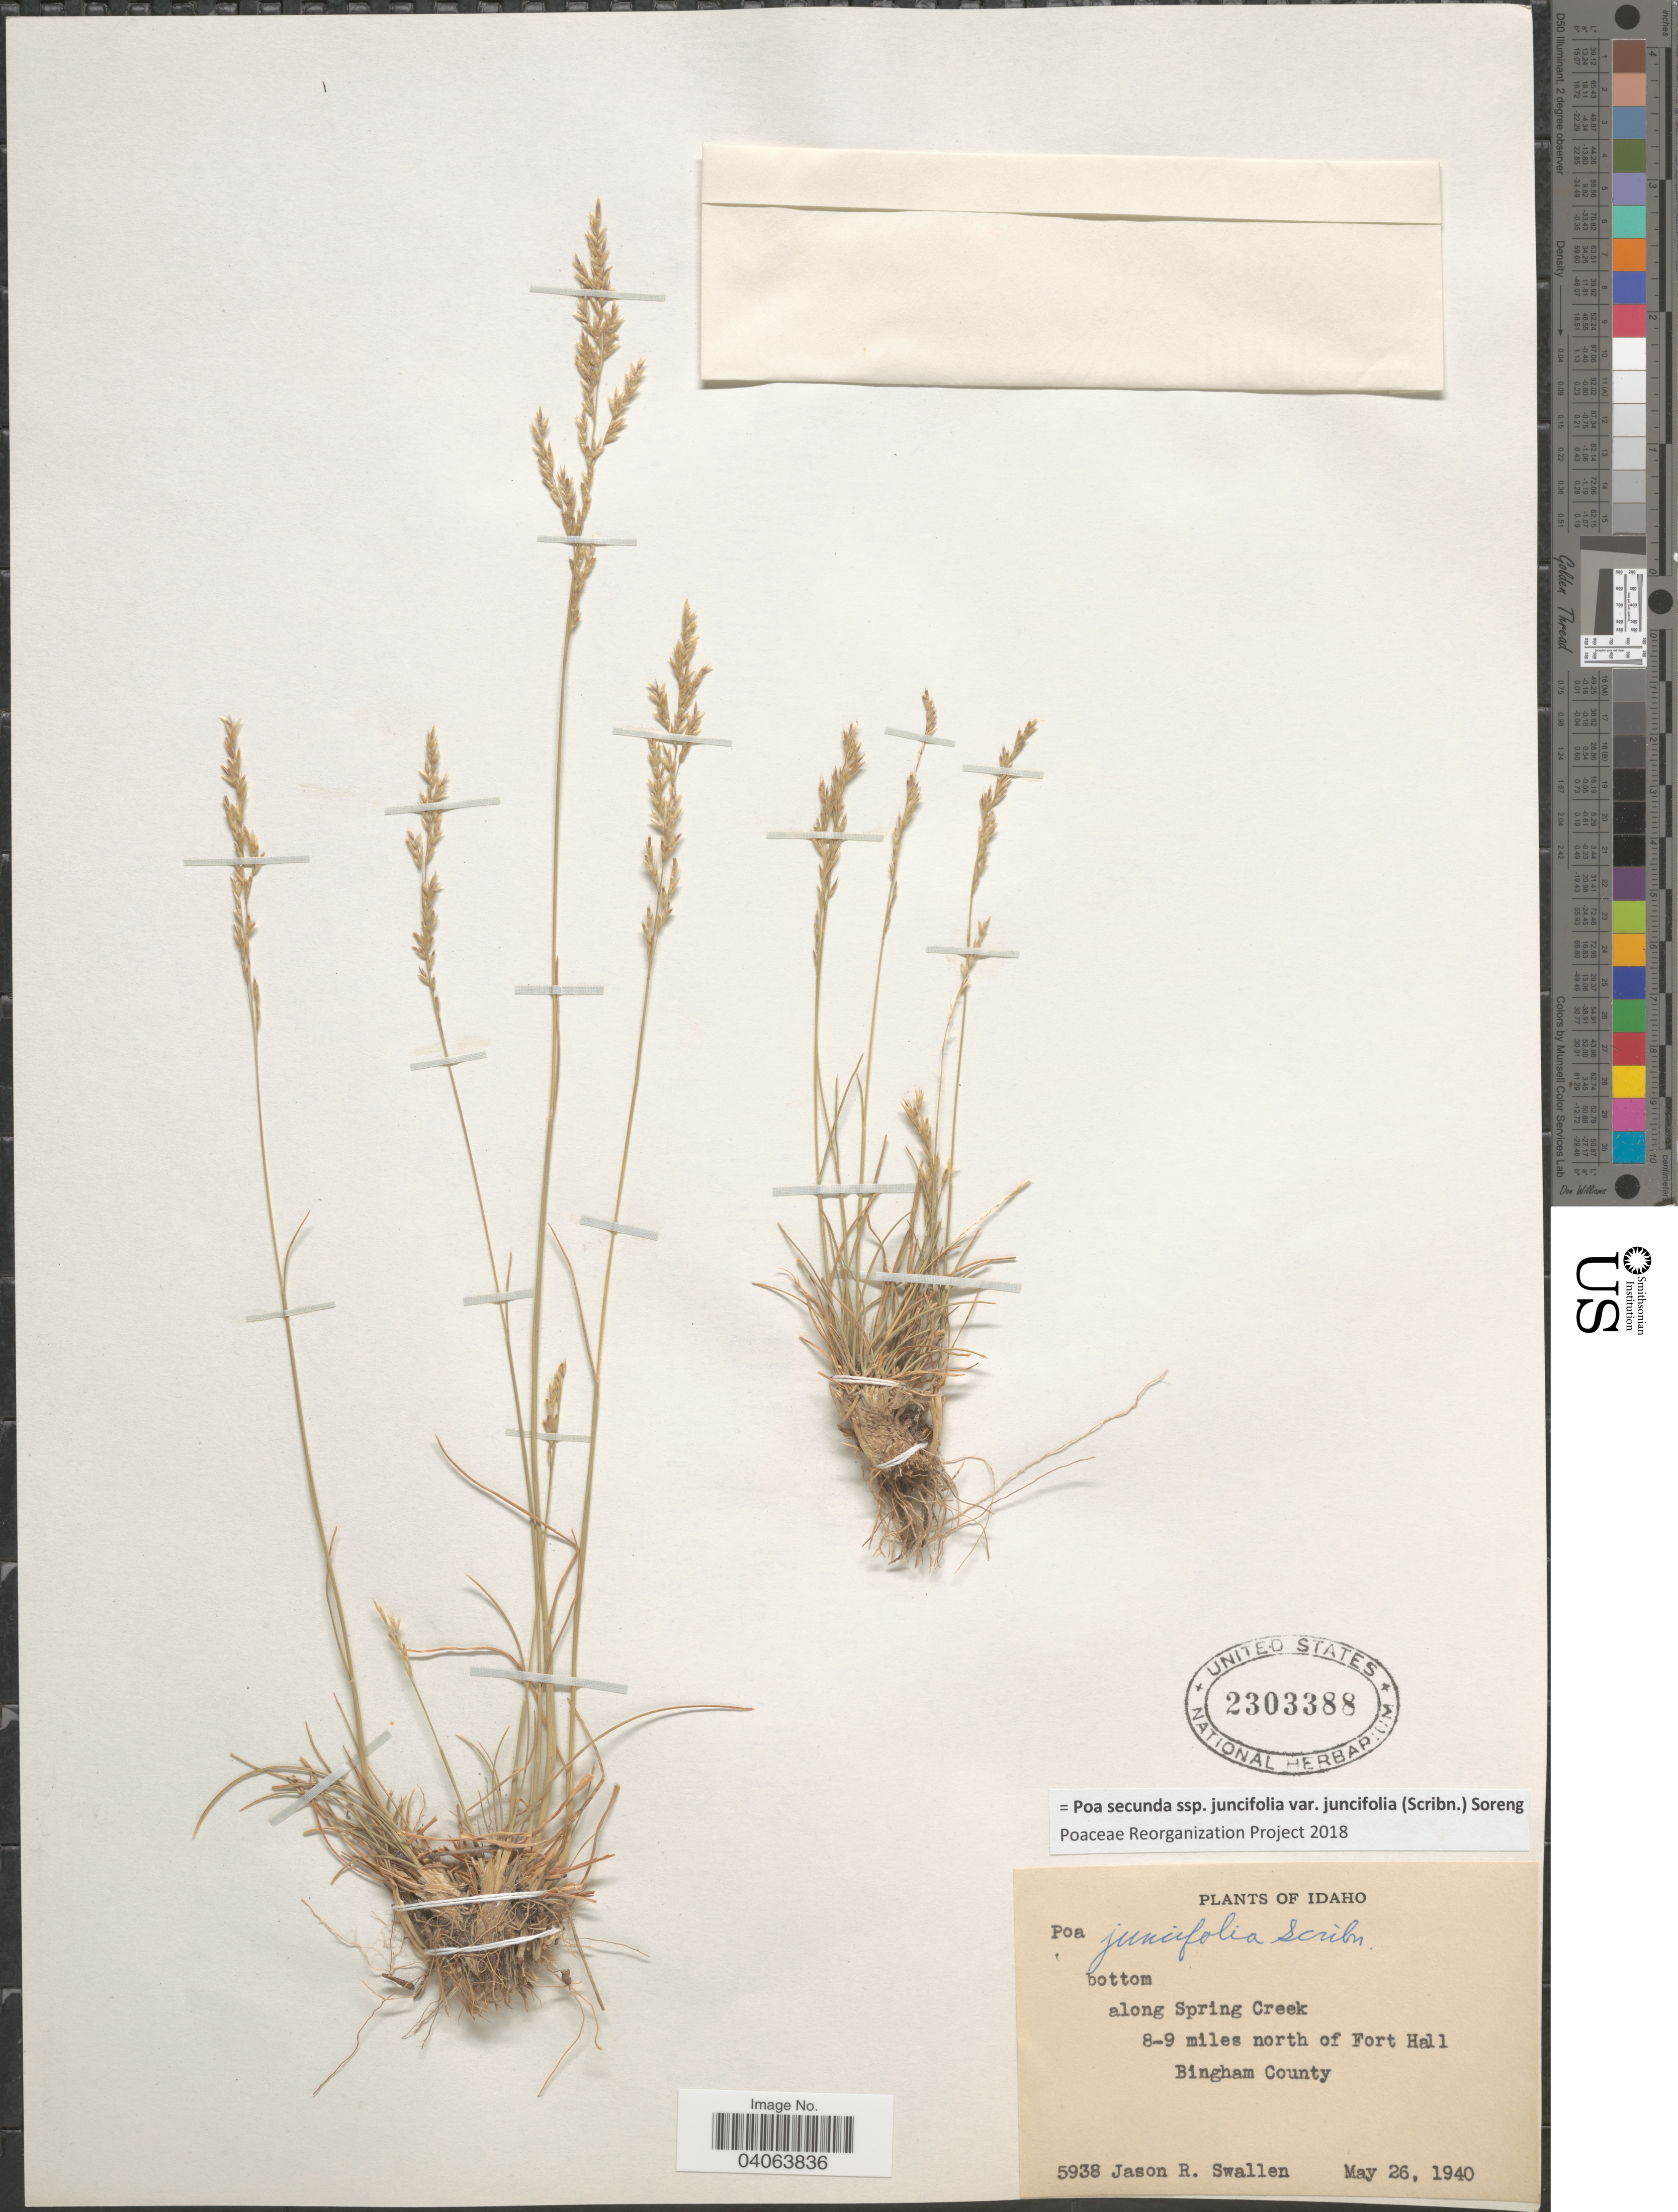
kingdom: Plantae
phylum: Tracheophyta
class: Liliopsida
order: Poales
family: Poaceae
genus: Poa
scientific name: Poa secunda subsp. juncifolia var. juncifolia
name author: (Scribn.) Soreng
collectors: J. R. Swallen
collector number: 5938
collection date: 1940-05-26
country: United States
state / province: Idaho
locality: Bottom along Spring Creek 8-9 miles north of Fort Hall Bingham County.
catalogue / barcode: US 2303388